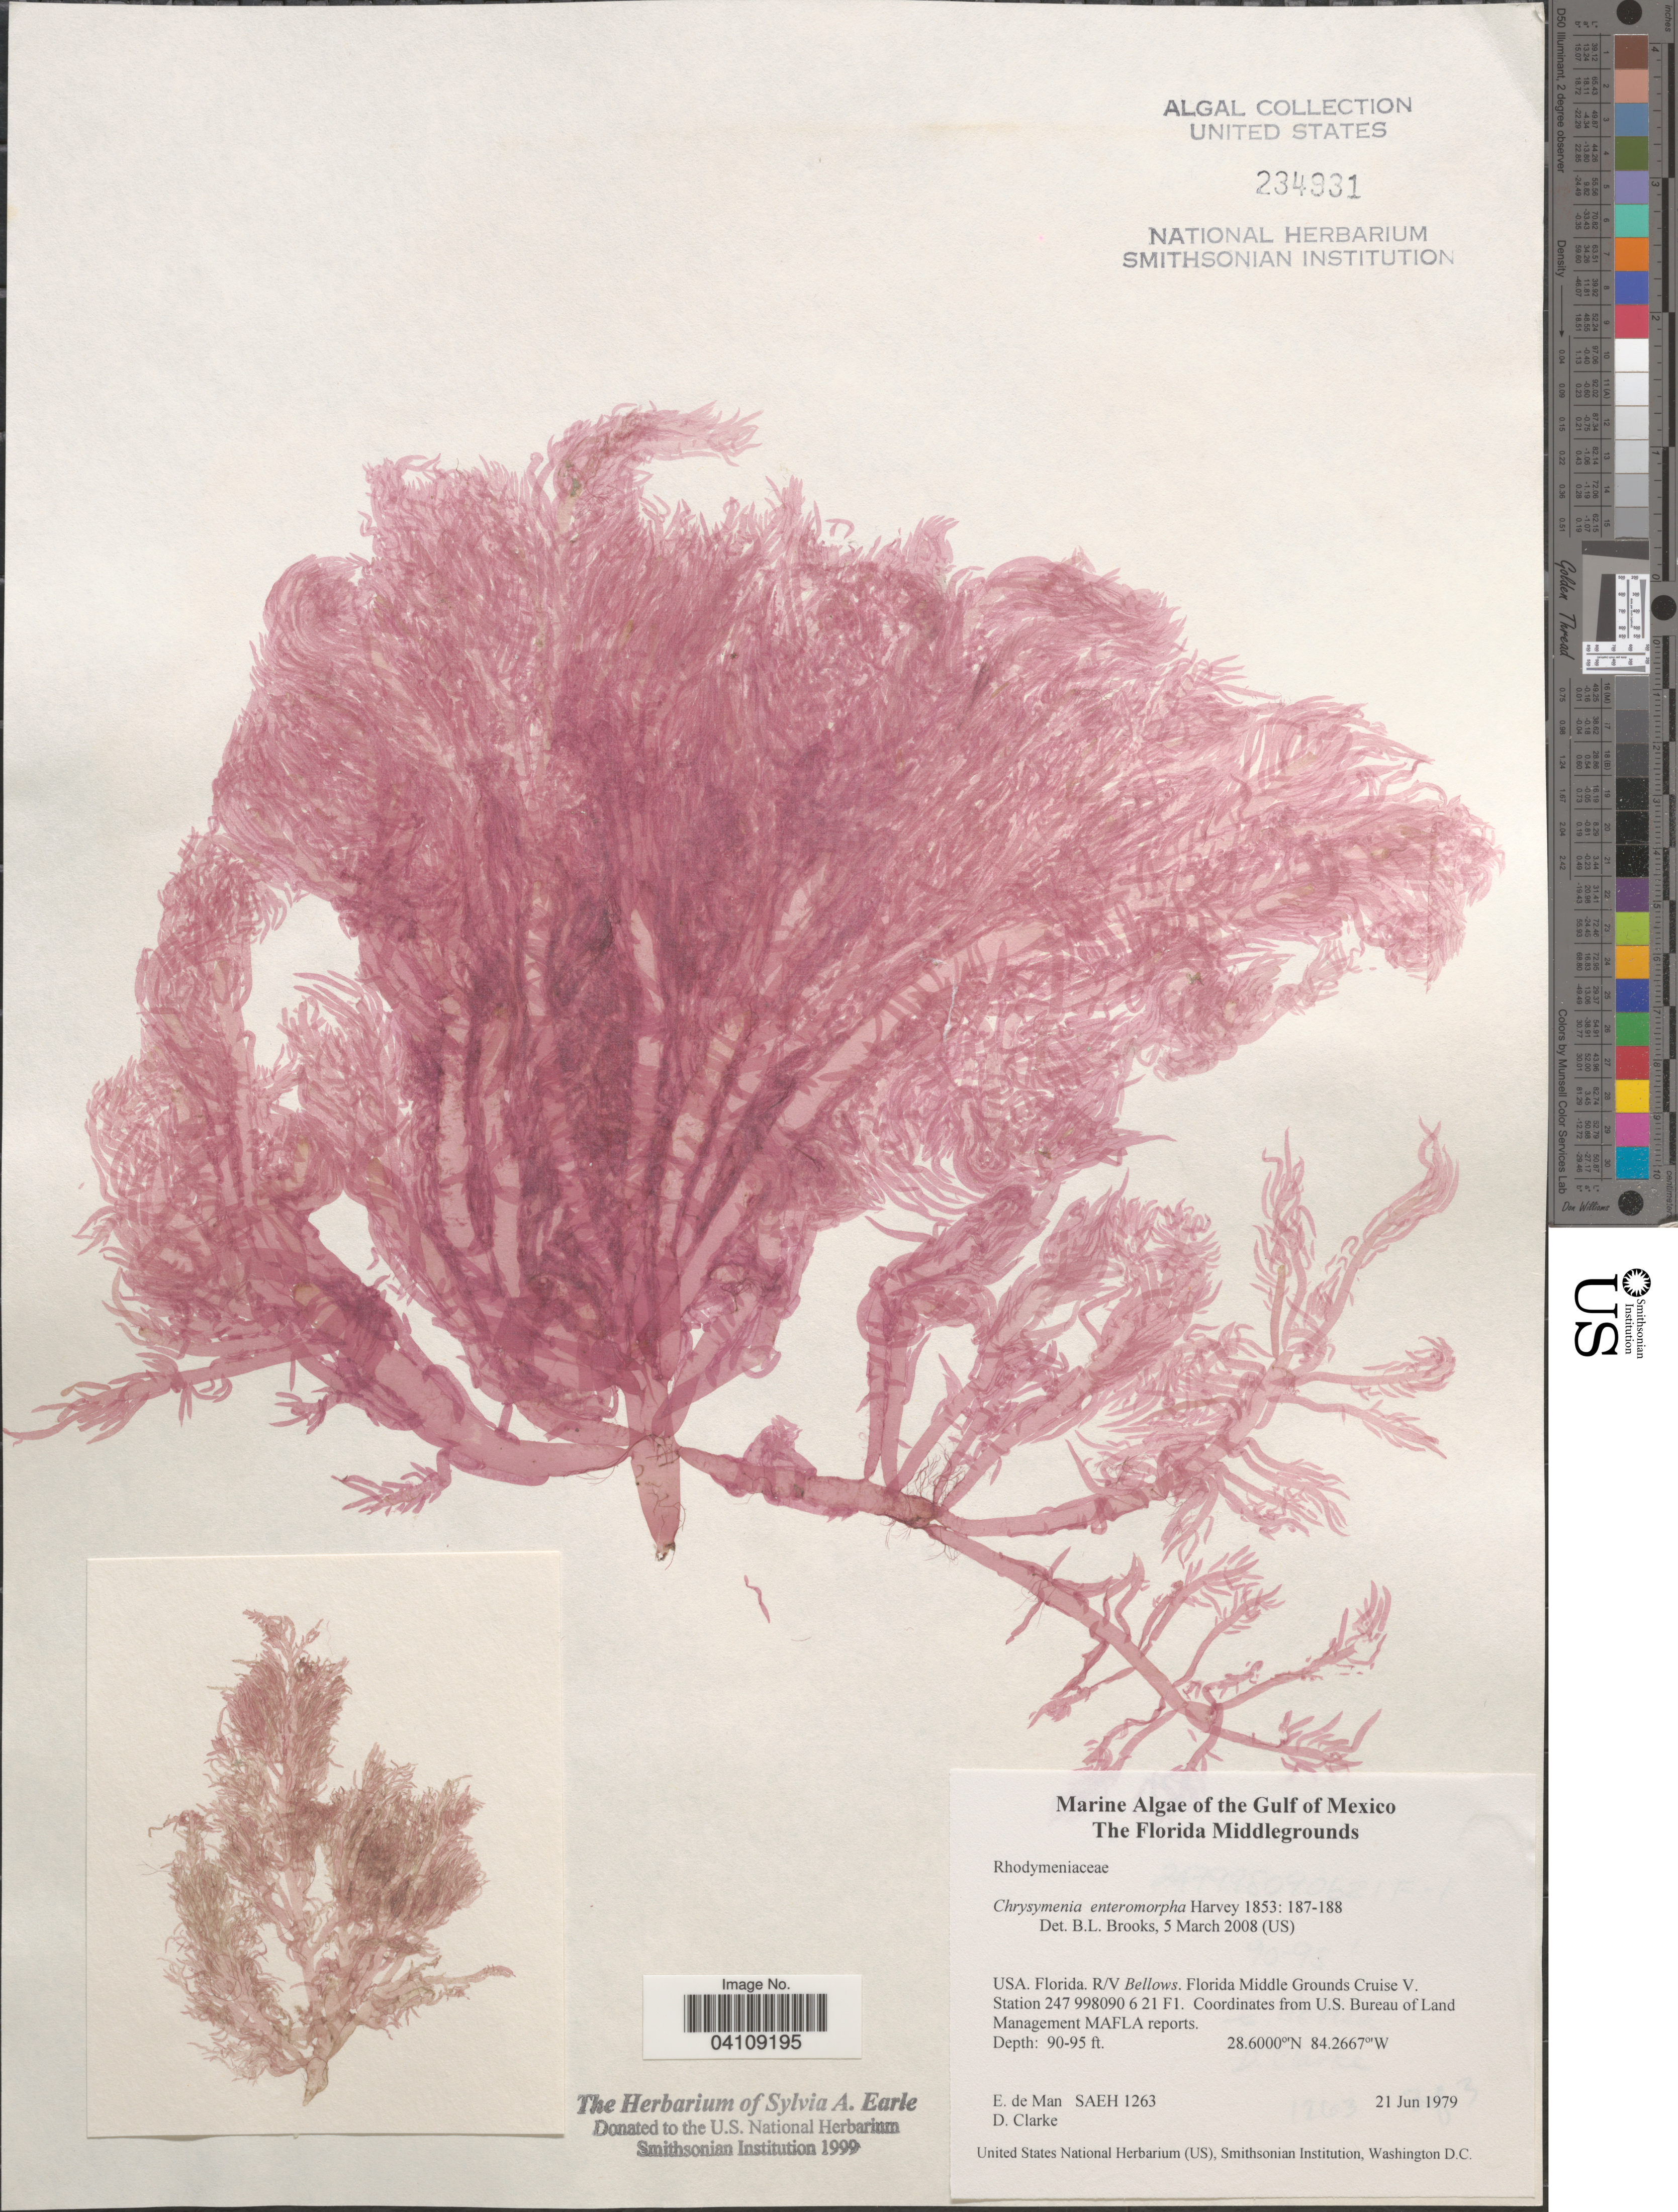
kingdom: Plantae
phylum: Rhodophyta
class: Florideophyceae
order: Rhodymeniales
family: Rhodymeniaceae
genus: Botryocladia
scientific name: Botryocladia enteromorpha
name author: (Harv.) W.E. Schmidt et al. in W.E. Schmidt et al.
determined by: Algae name updating Project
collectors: E. de Man & D. Clarke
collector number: SAEH 1263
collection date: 1979-06-21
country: United States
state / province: Florida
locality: Gulf of Mexico. The Florida Middlegrounds. Florida. R/V Bellows. Florida Middle Grounds Cruise V. Station 247 998090 6 21 F1.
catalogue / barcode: US 234931